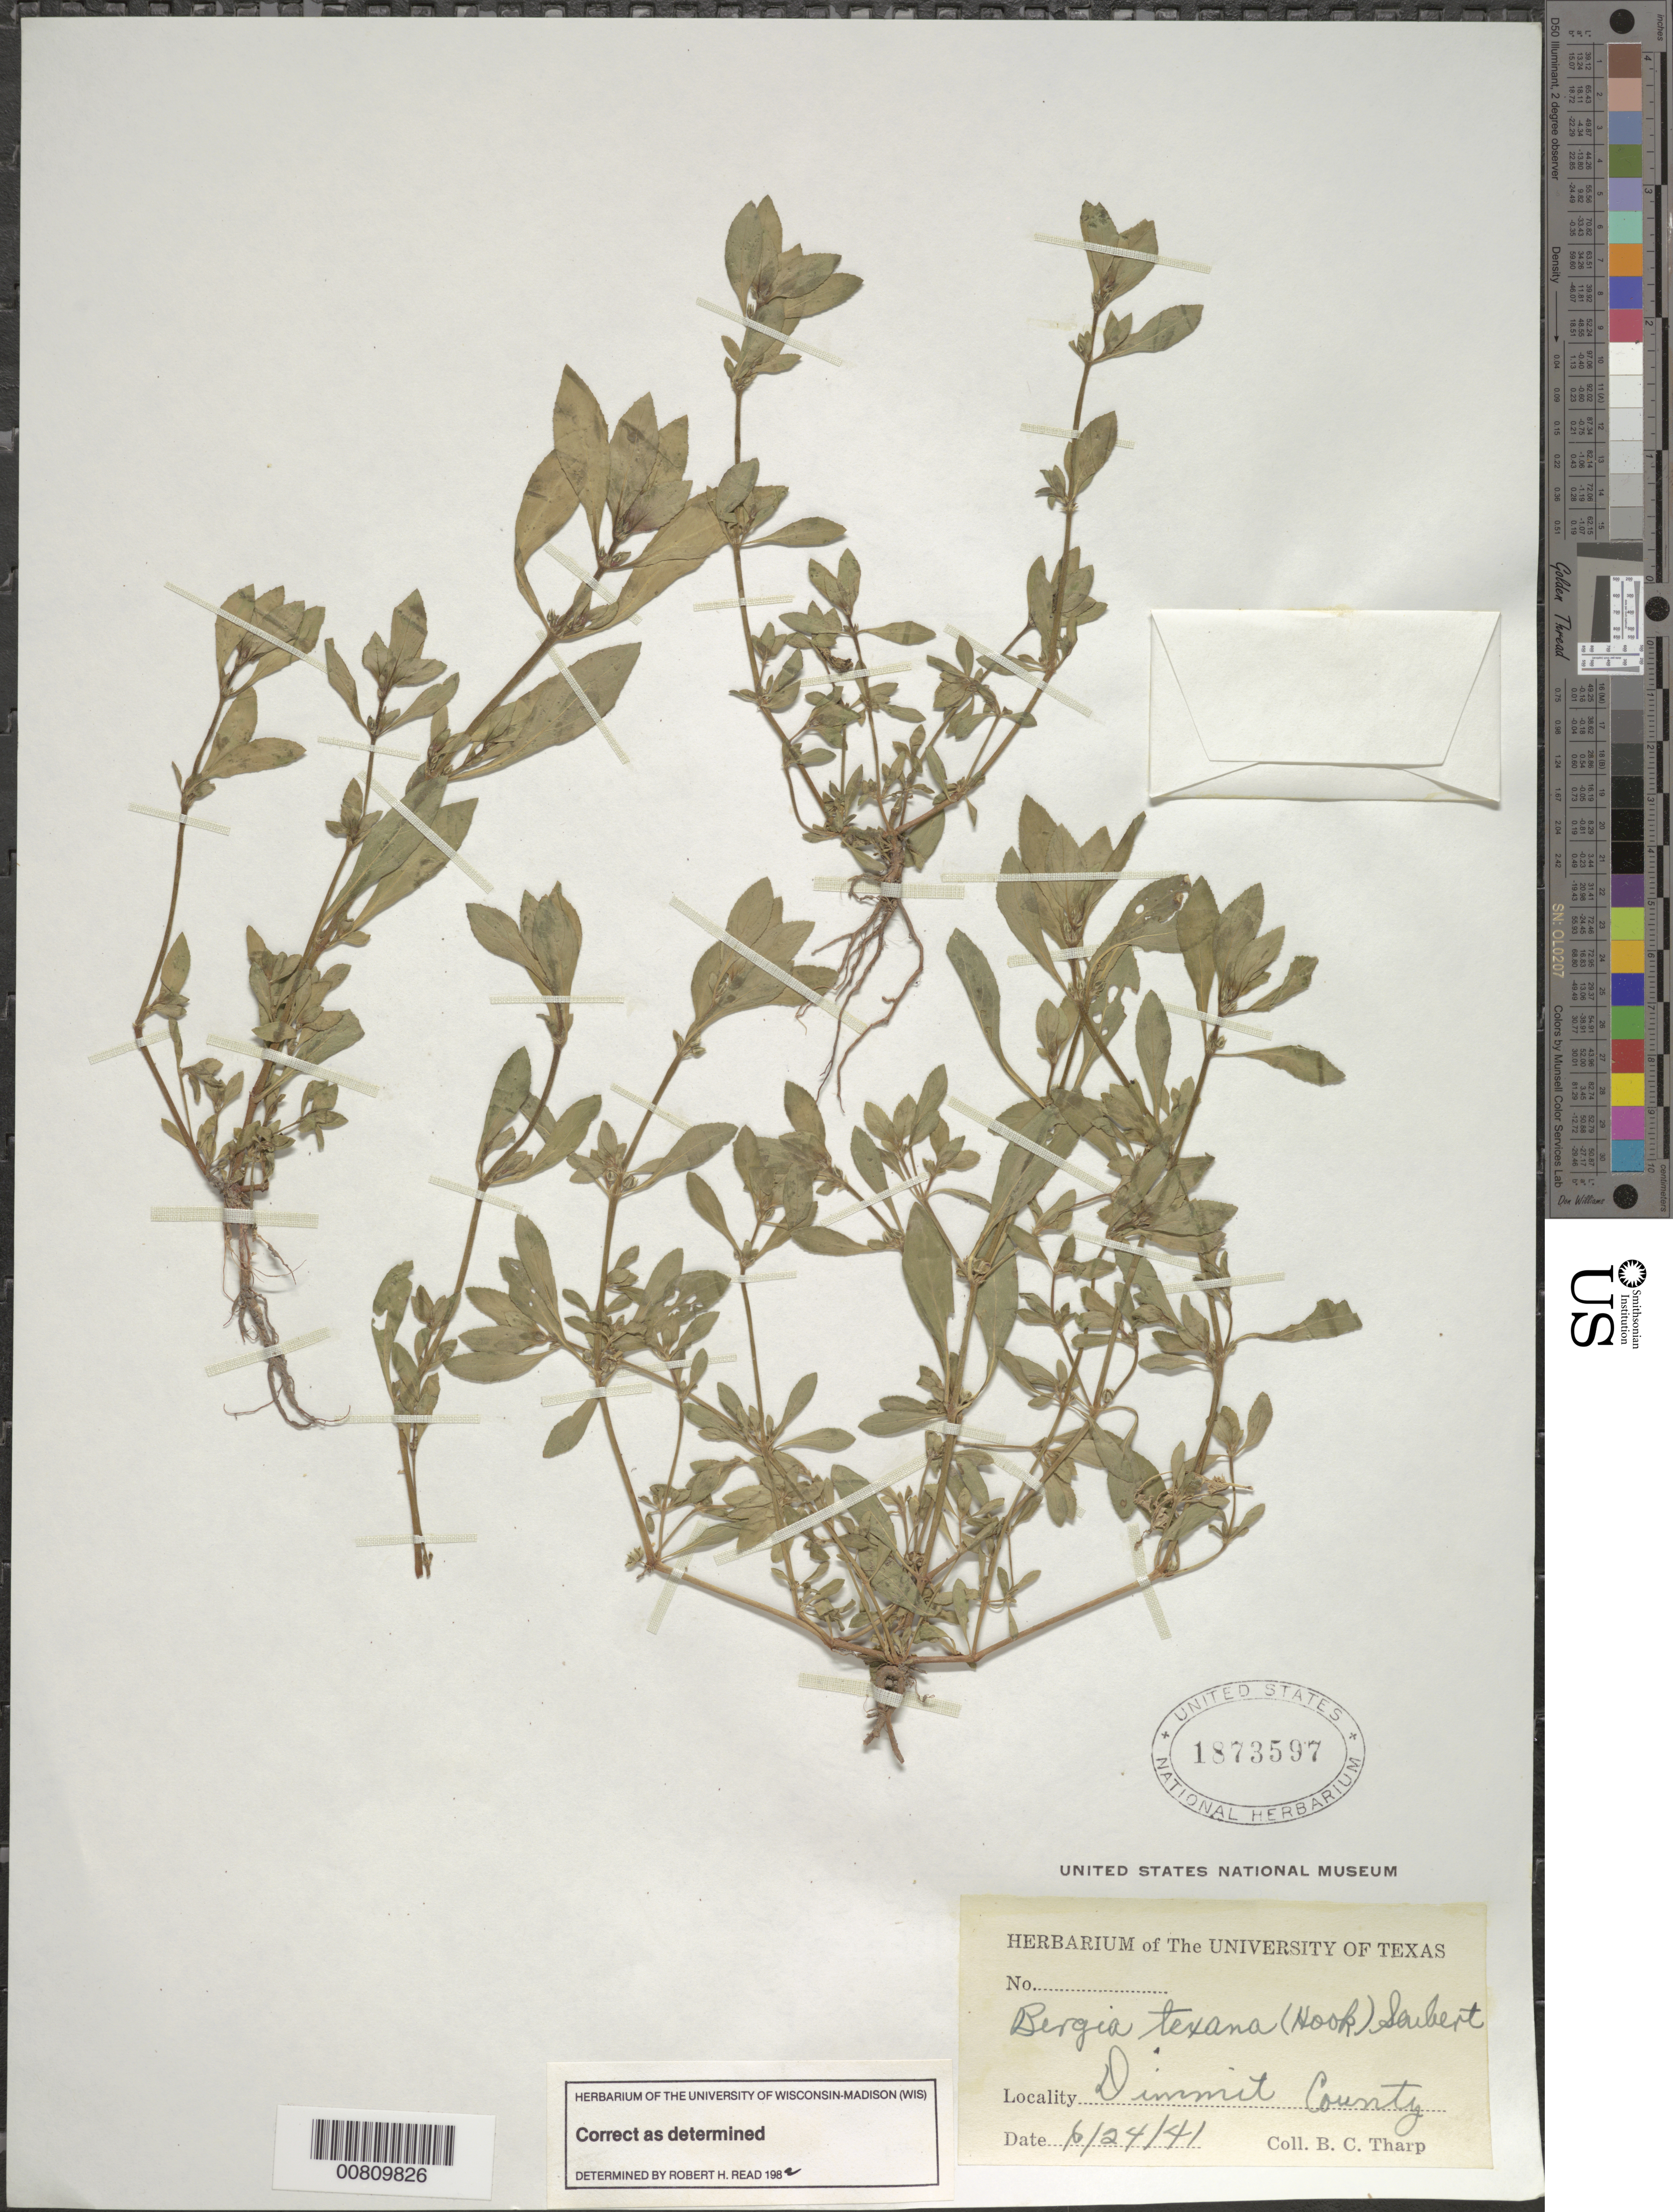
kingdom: Plantae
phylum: Tracheophyta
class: Magnoliopsida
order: Malpighiales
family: Elatinaceae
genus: Bergia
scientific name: Bergia texana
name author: (Hook.) Seub.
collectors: B. C. Tharp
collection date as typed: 24 Jun 1941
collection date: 1941-06-24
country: United States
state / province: Texas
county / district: Dimmit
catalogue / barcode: US 1873597